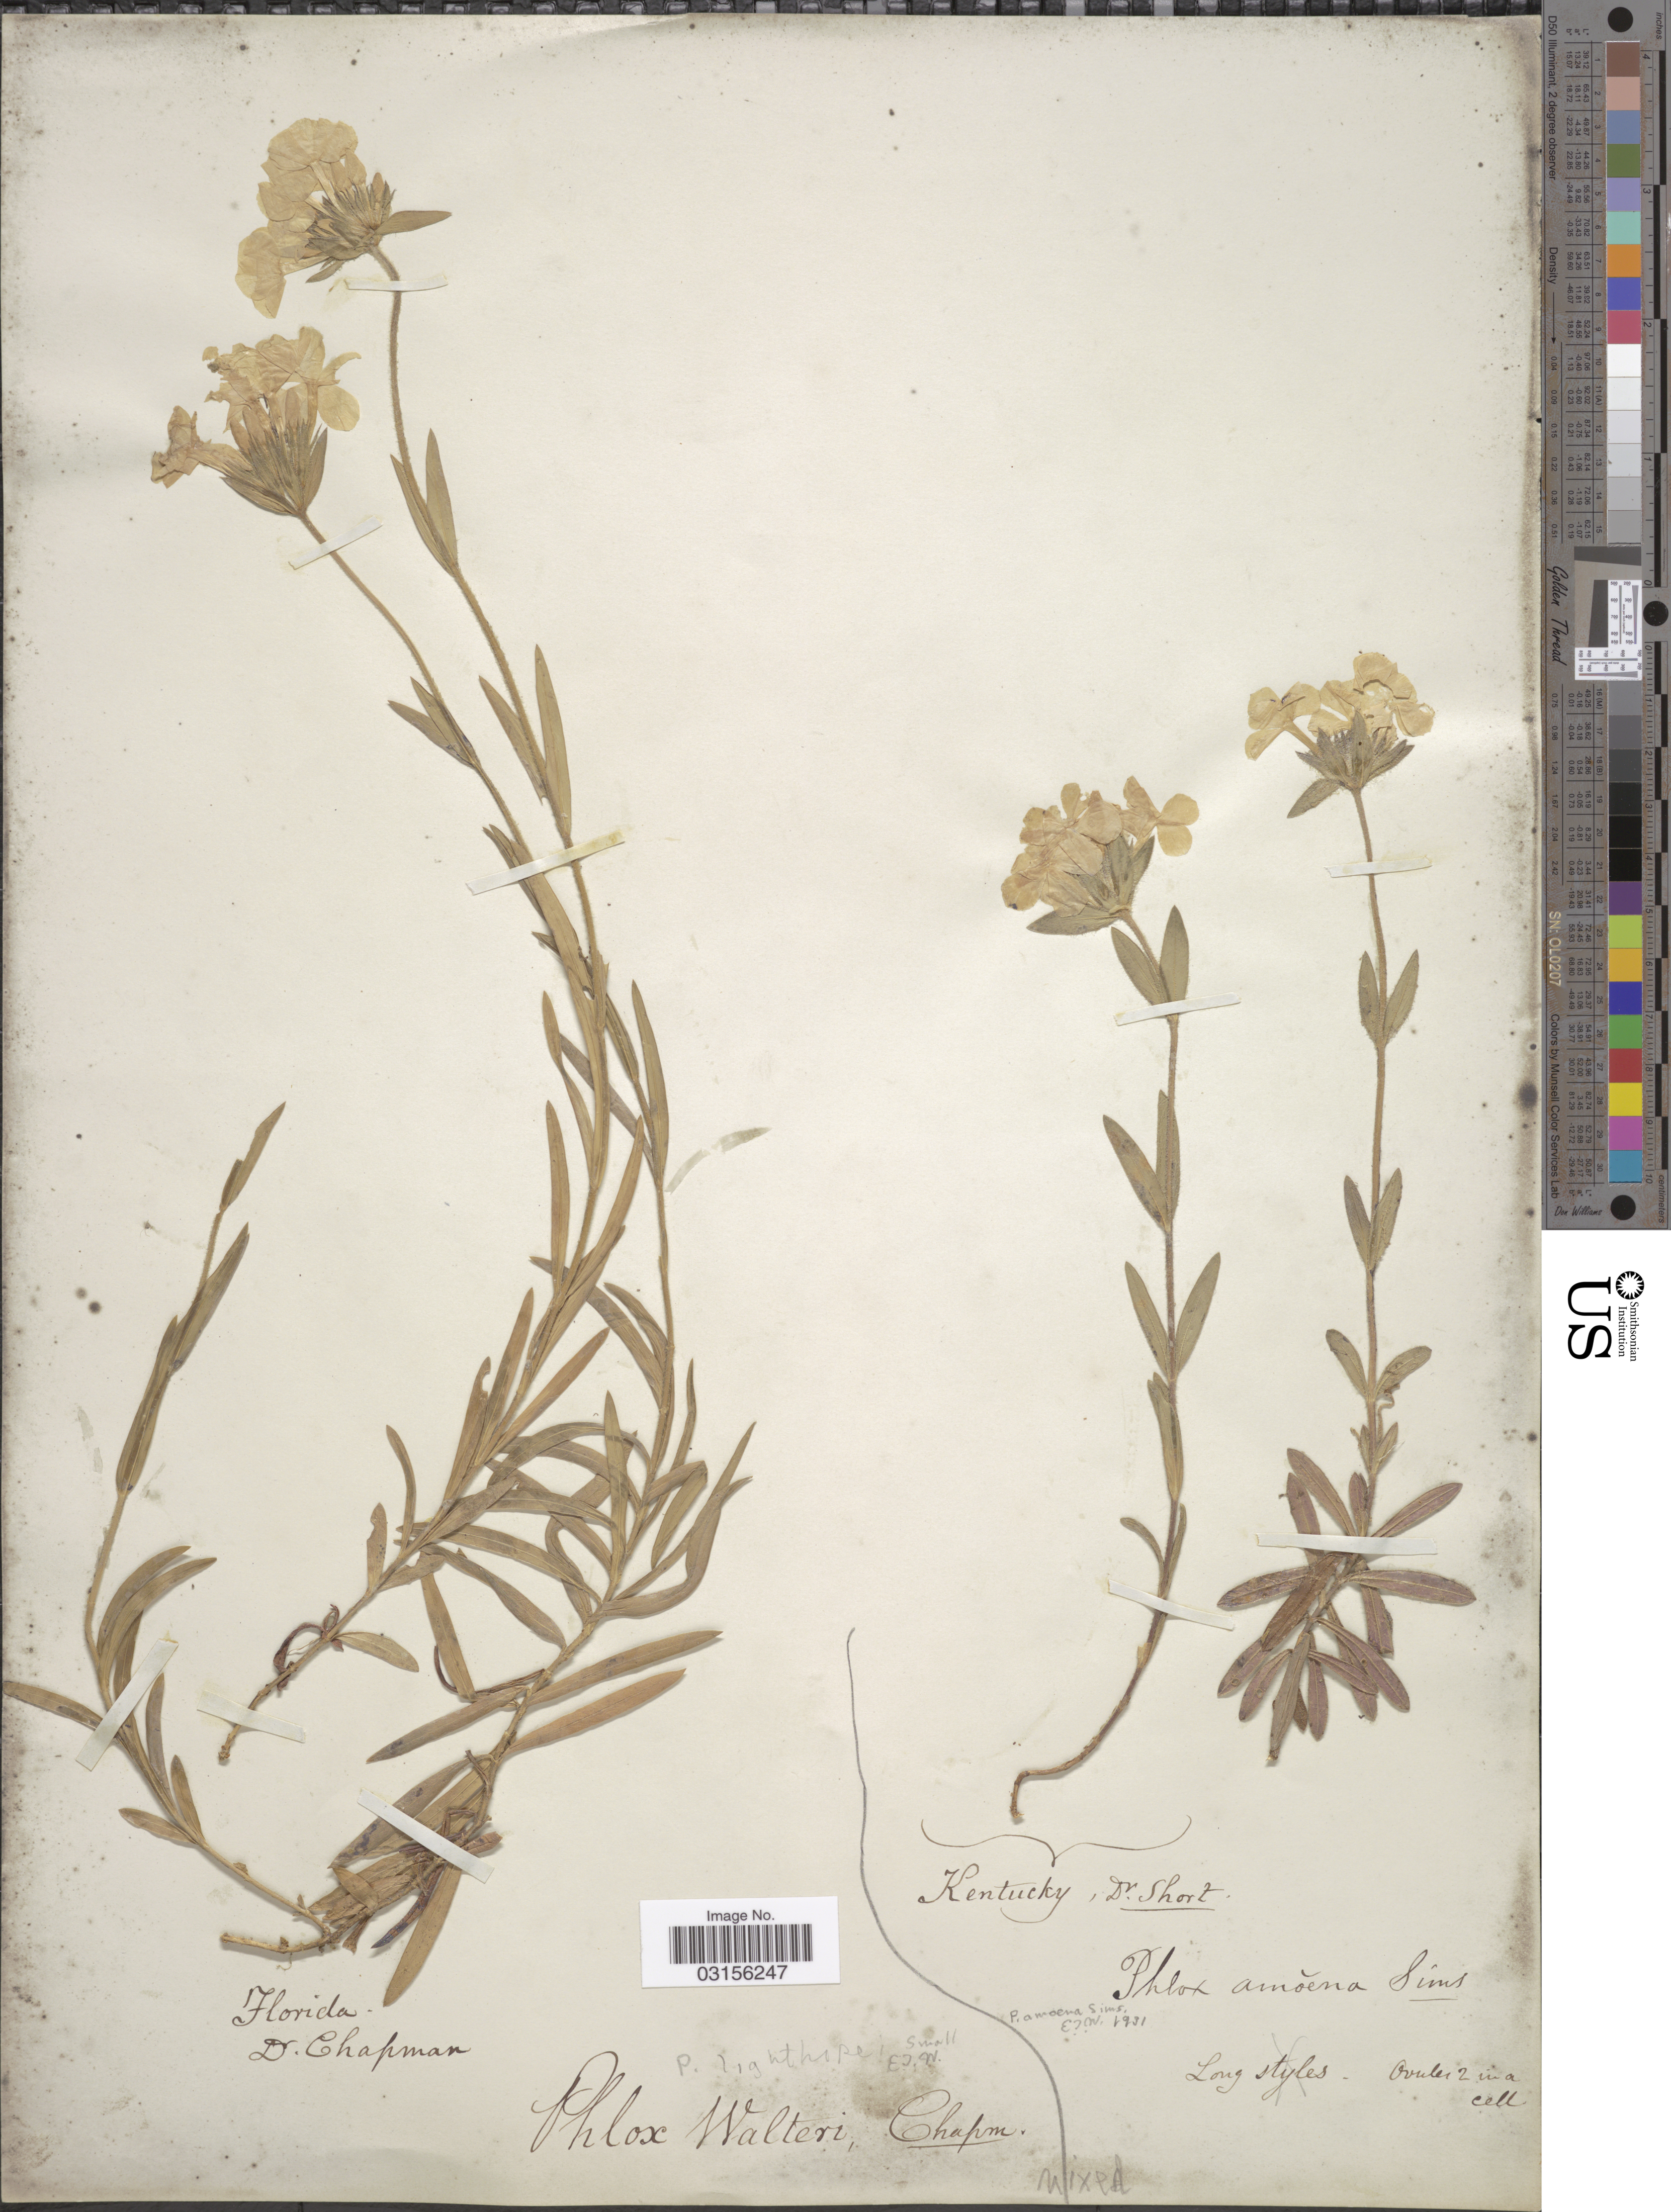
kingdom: Plantae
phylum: Tracheophyta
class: Magnoliopsida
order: Ericales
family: Polemoniaceae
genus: Phlox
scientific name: Phlox amoena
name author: Sims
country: United States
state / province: Kentucky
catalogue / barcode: US 103122